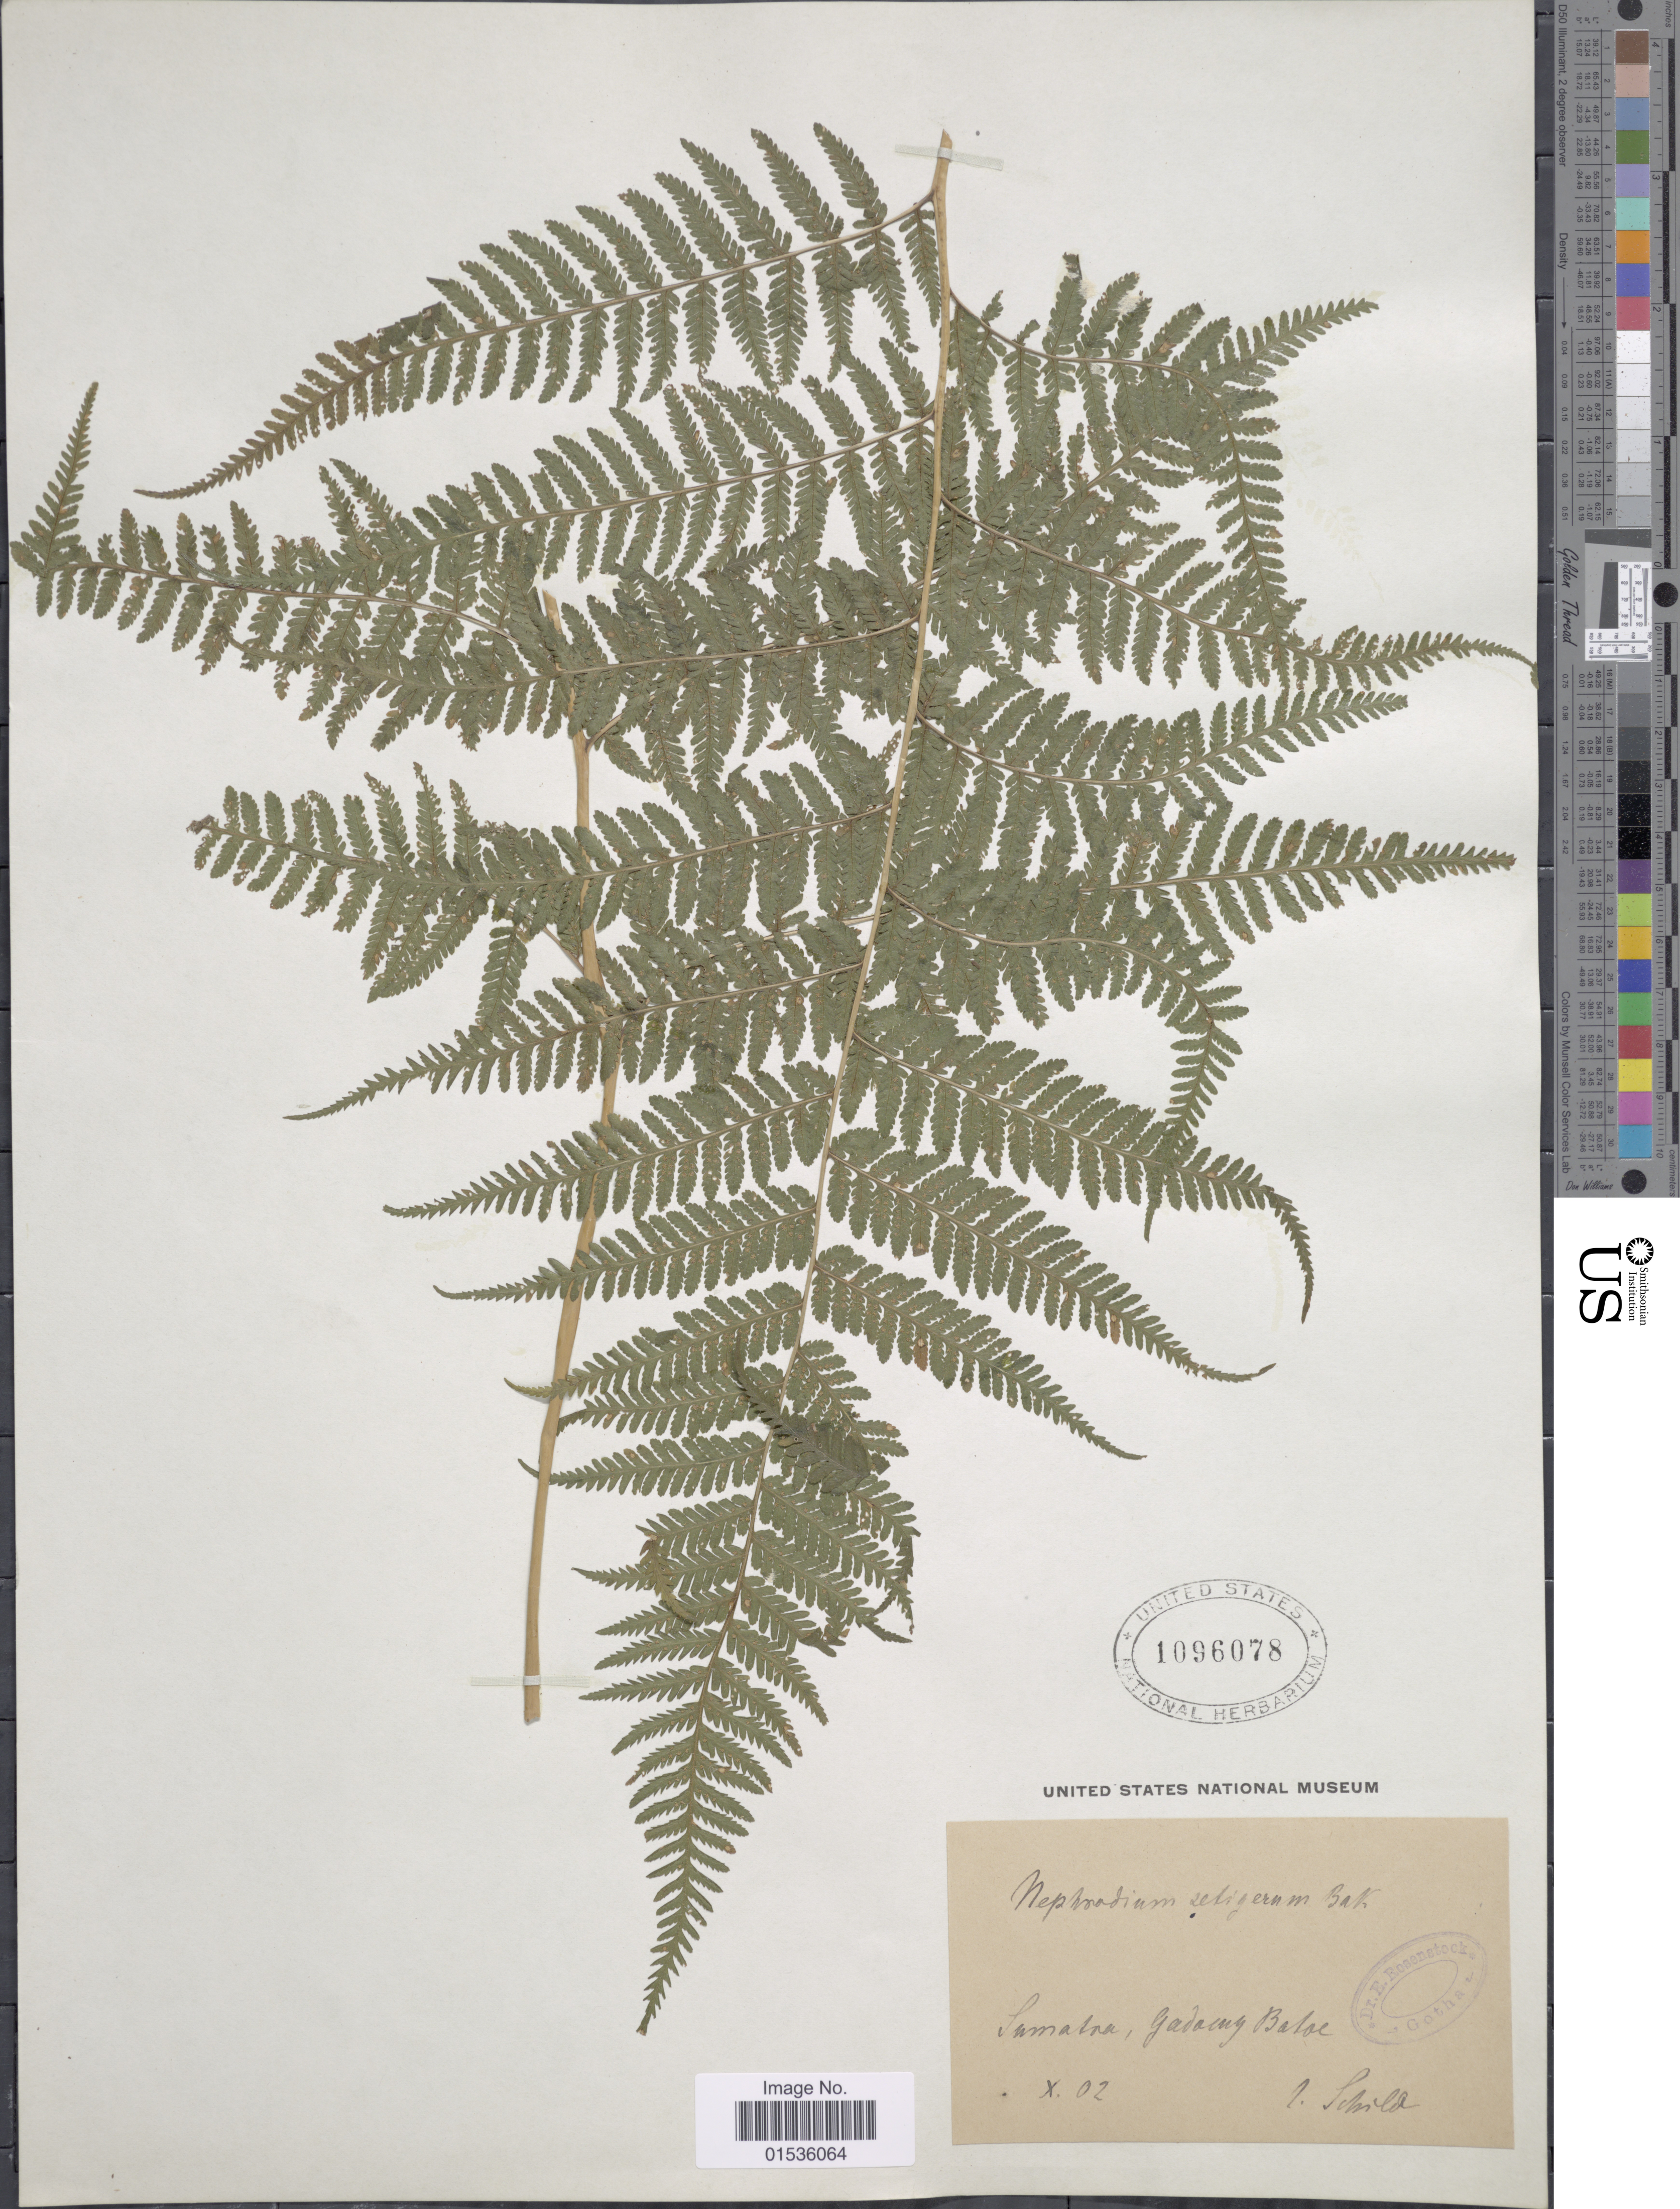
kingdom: Plantae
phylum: Tracheophyta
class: Polypodiopsida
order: Polypodiales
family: Thelypteridaceae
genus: Macrothelypteris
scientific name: Macrothelypteris torresiana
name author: (Gaudich.) Ching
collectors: Schill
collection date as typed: Transcribed d/m/y: /10/2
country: Indonesia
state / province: Sumatra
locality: Sumatra, Gadang Baloe. [interpreted]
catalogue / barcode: US 1096078